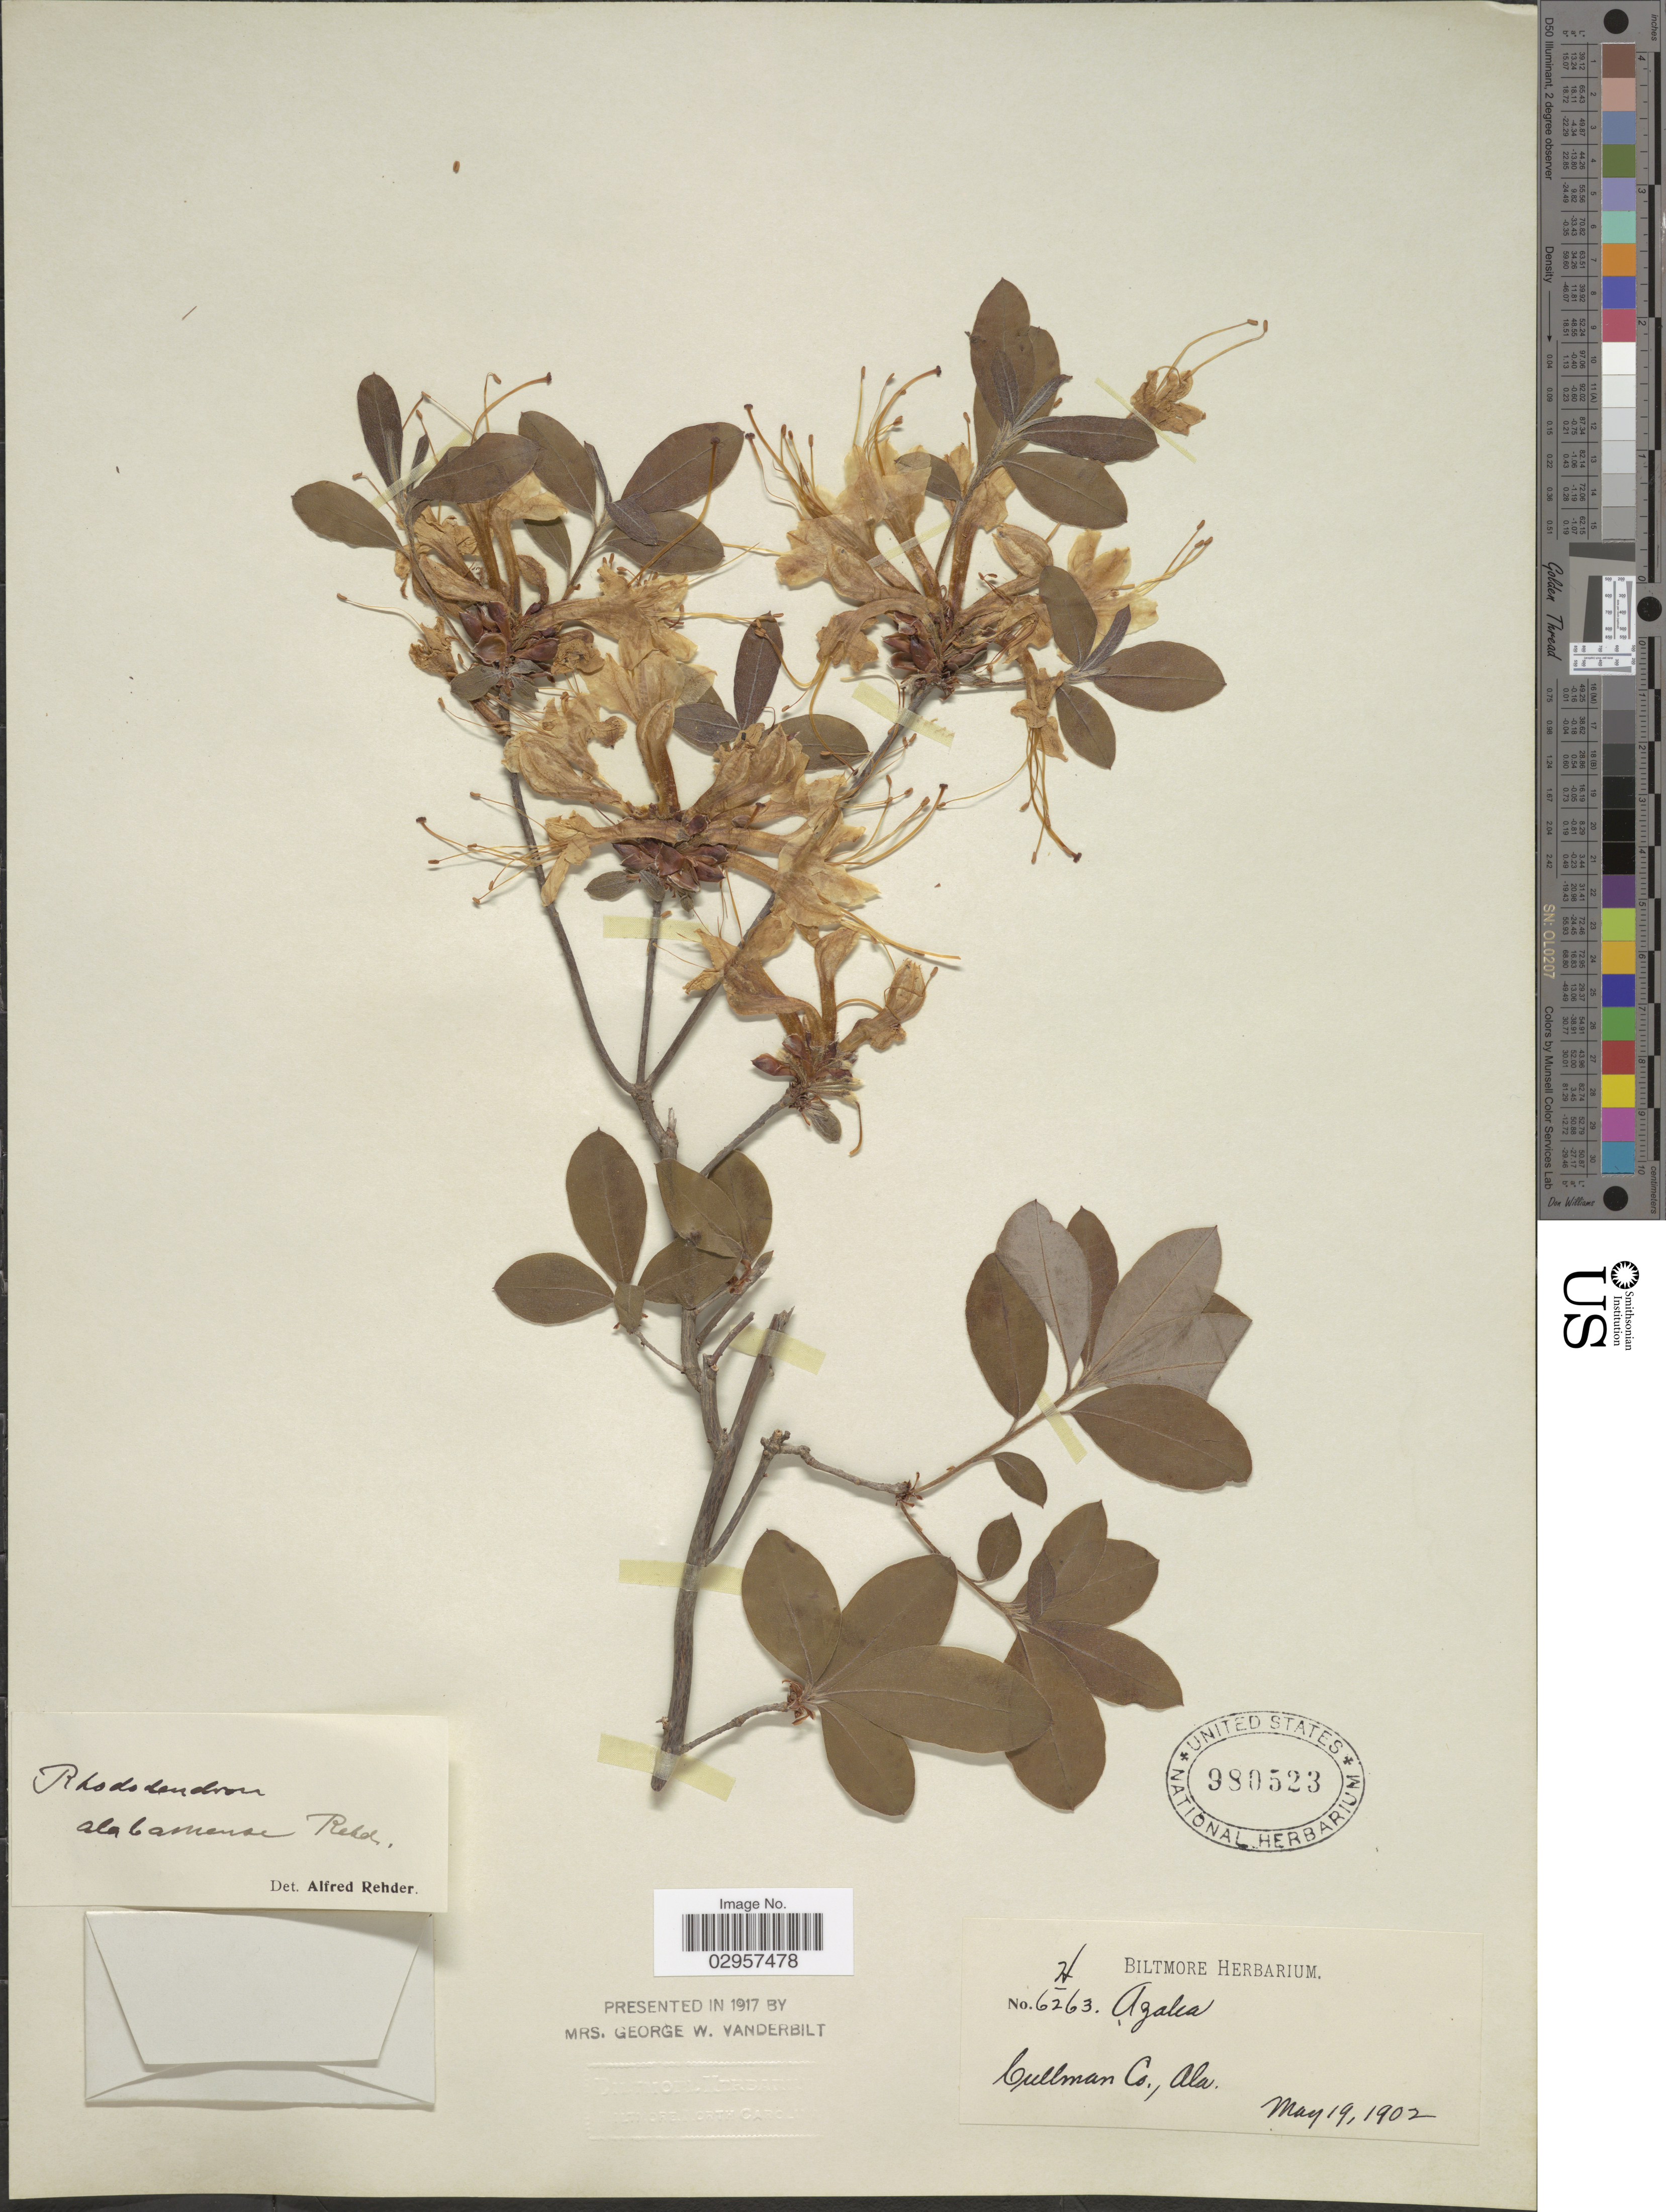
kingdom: Plantae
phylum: Tracheophyta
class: Magnoliopsida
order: Ericales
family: Ericaceae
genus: Rhododendron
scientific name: Rhododendron alabamense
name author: Rehder in E.H. Wilson & Rehder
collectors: ex herb. Biltmore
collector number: H/6263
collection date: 1902-05-19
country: United States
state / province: Alabama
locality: Cullman Co.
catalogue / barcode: US 980523